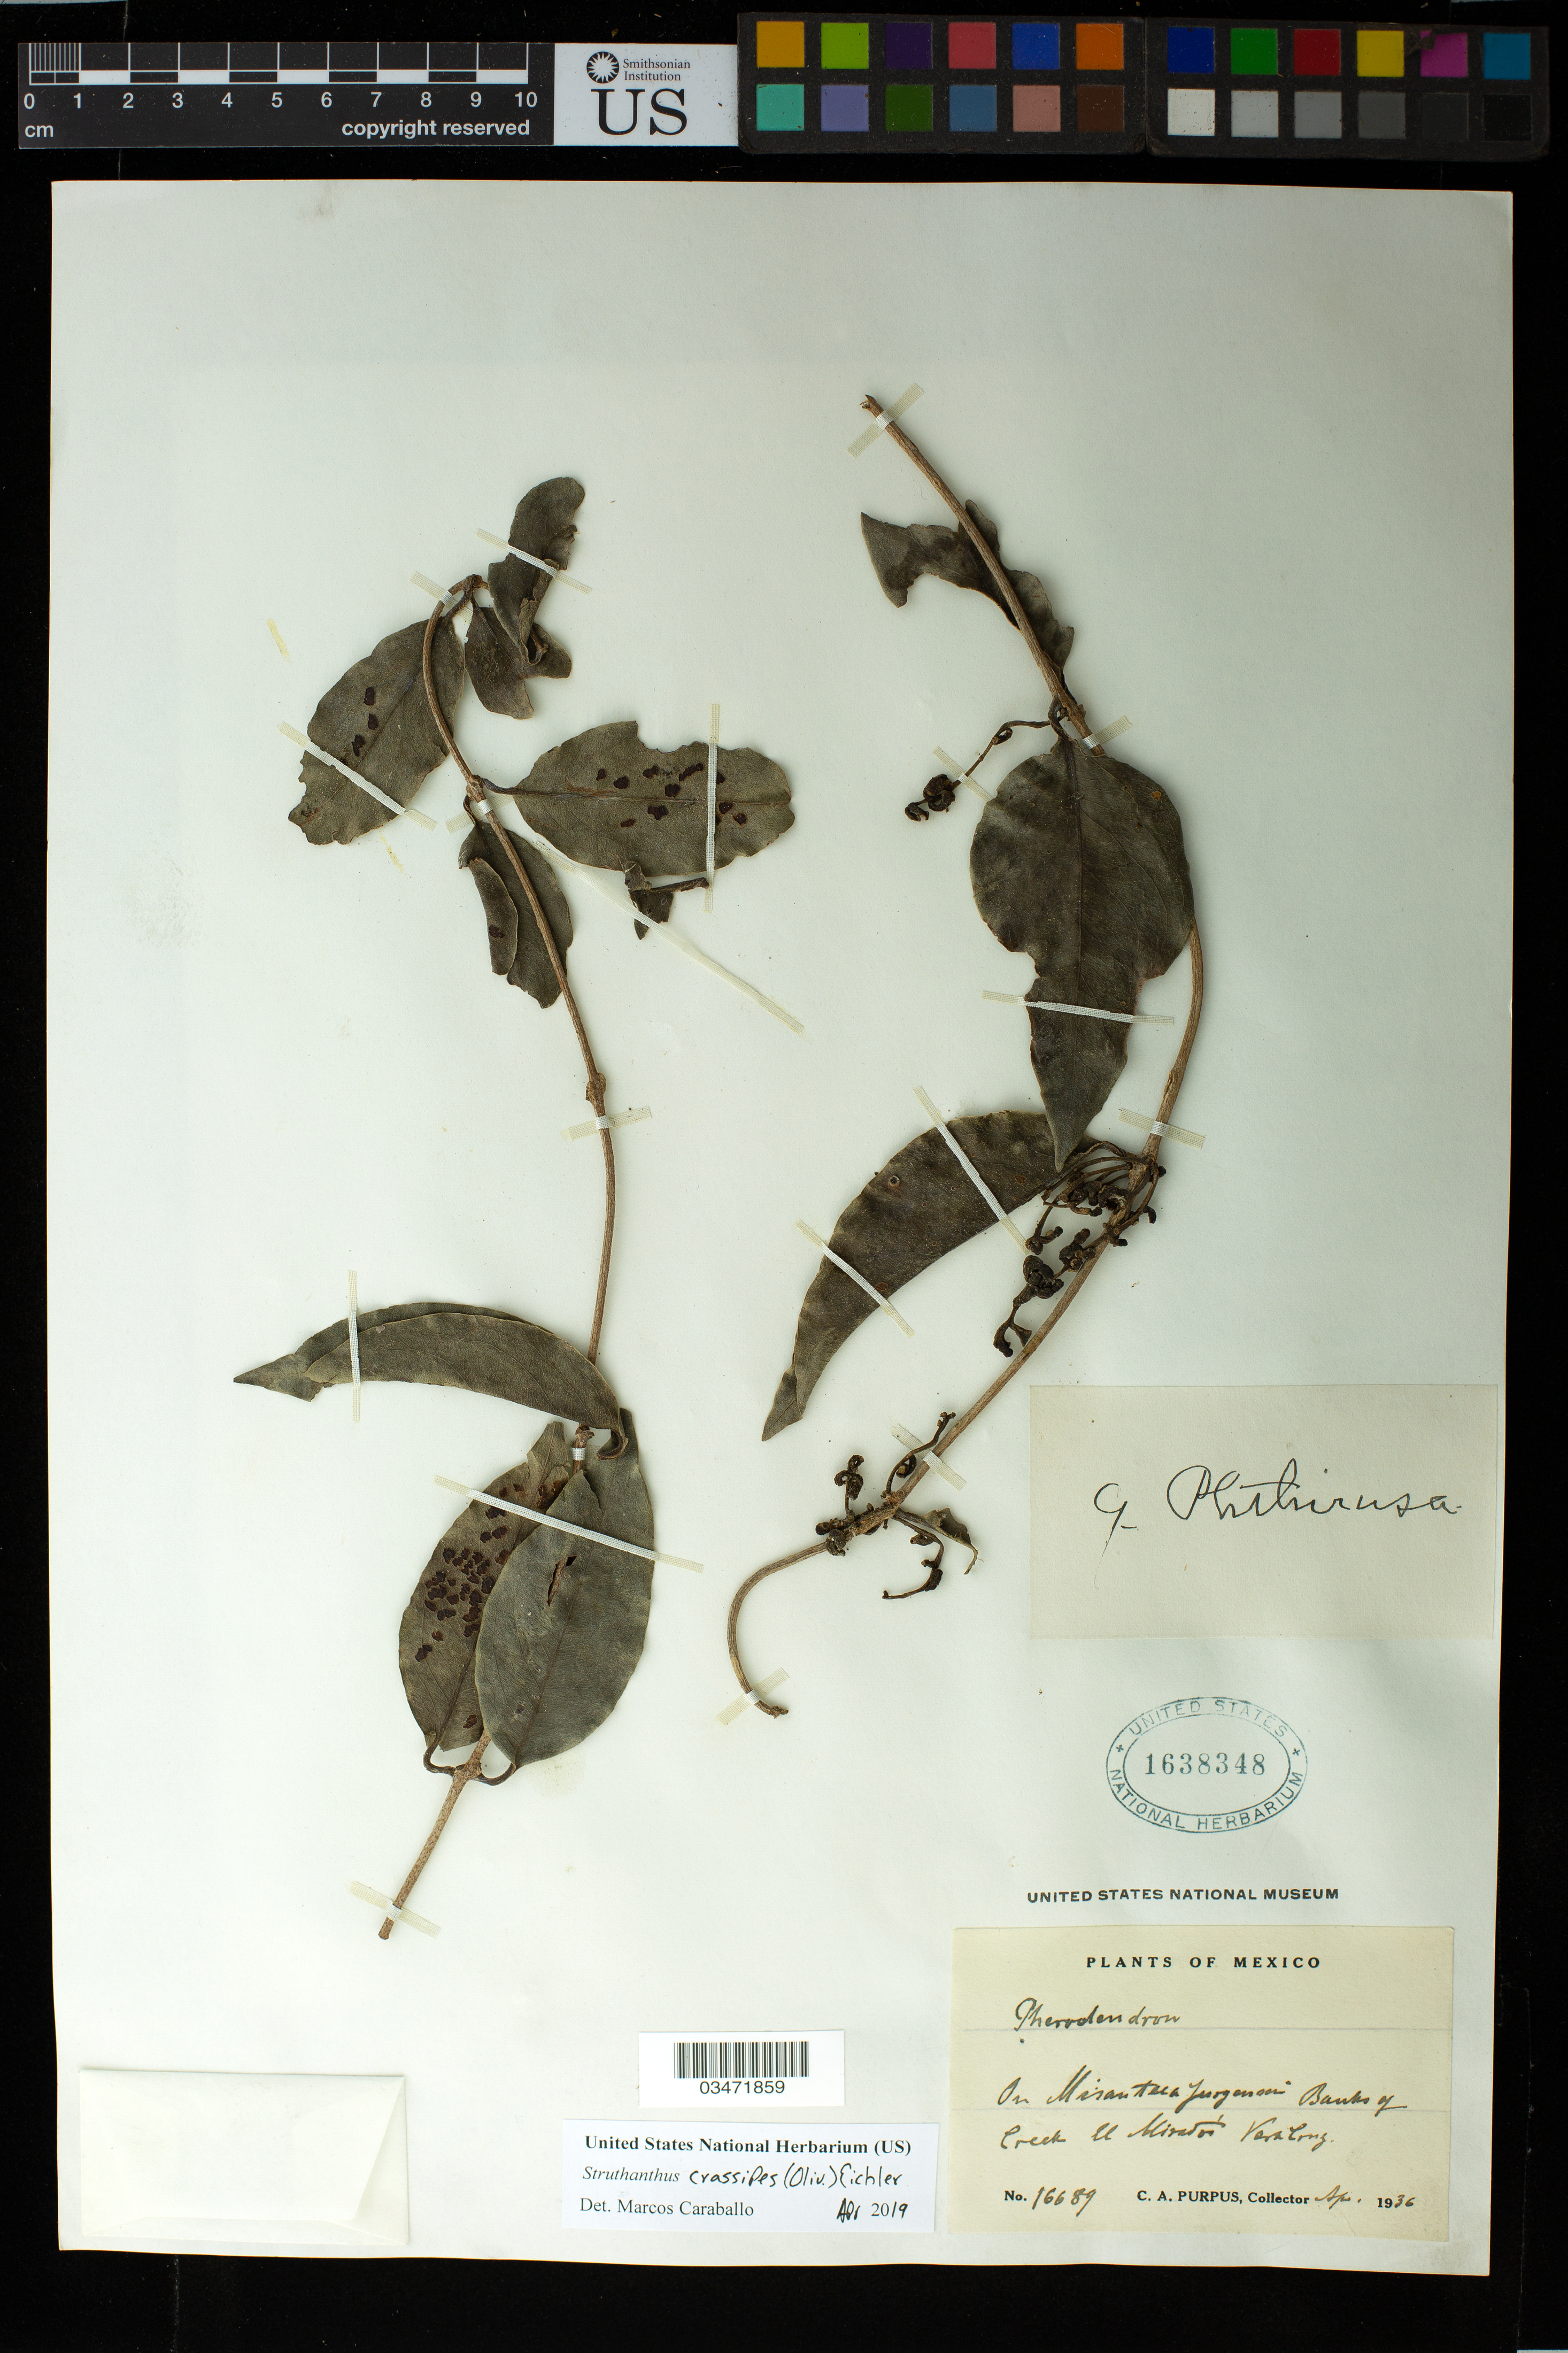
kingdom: Plantae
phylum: Tracheophyta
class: Magnoliopsida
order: Santalales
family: Loranthaceae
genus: Struthanthus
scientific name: Struthanthus crassipes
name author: (Oliv.) Eichler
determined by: Caraballo-Ortiz, Marcos A., (MISS), University of Mississippi (UNITED STATES)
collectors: C. A. Purpus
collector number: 16689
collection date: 1936-04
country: Mexico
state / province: Veracruz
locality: Creek El Mirador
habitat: Banks of creek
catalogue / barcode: US 1638348